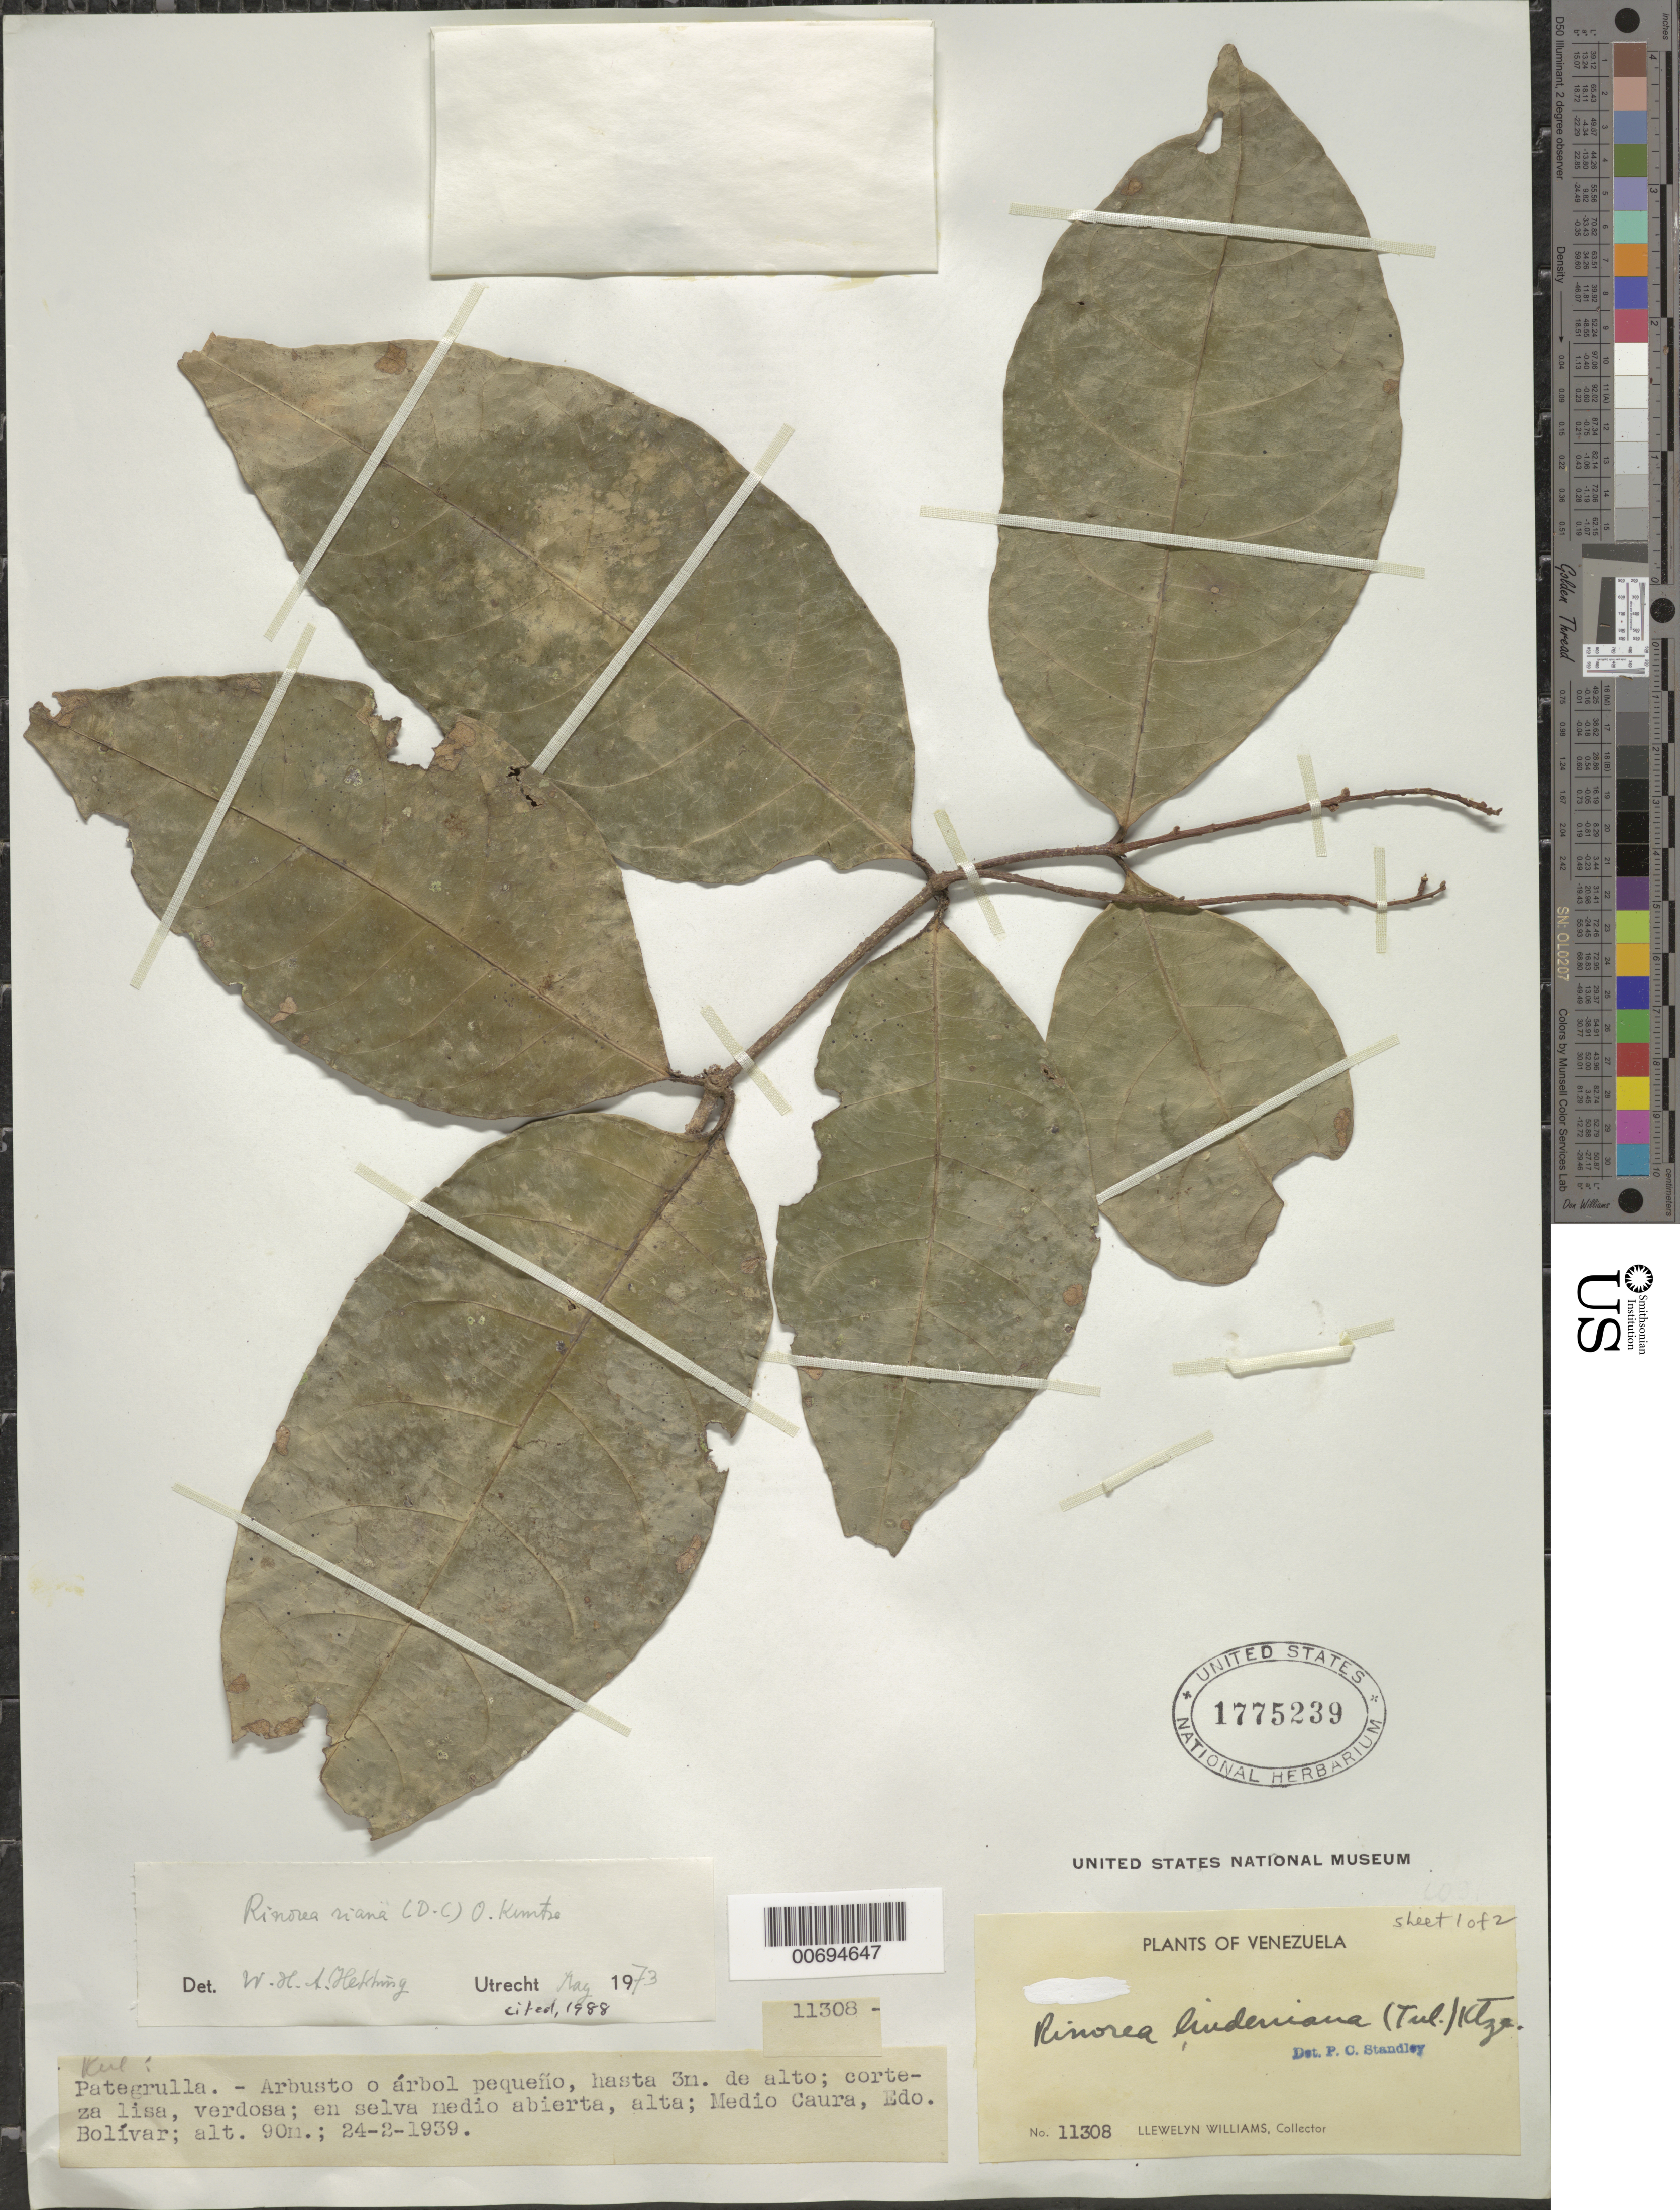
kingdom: Plantae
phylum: Tracheophyta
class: Magnoliopsida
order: Malpighiales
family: Violaceae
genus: Rinorea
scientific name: Rinorea riana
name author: Kuntze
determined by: Hekking, W. H. A.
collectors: Ll. Williams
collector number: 11308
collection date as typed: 24-Feb-39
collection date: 1939-02-24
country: Venezuela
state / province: Bolívar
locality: Medio Caura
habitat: Selva medio abierta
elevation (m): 90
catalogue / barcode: US 1775239